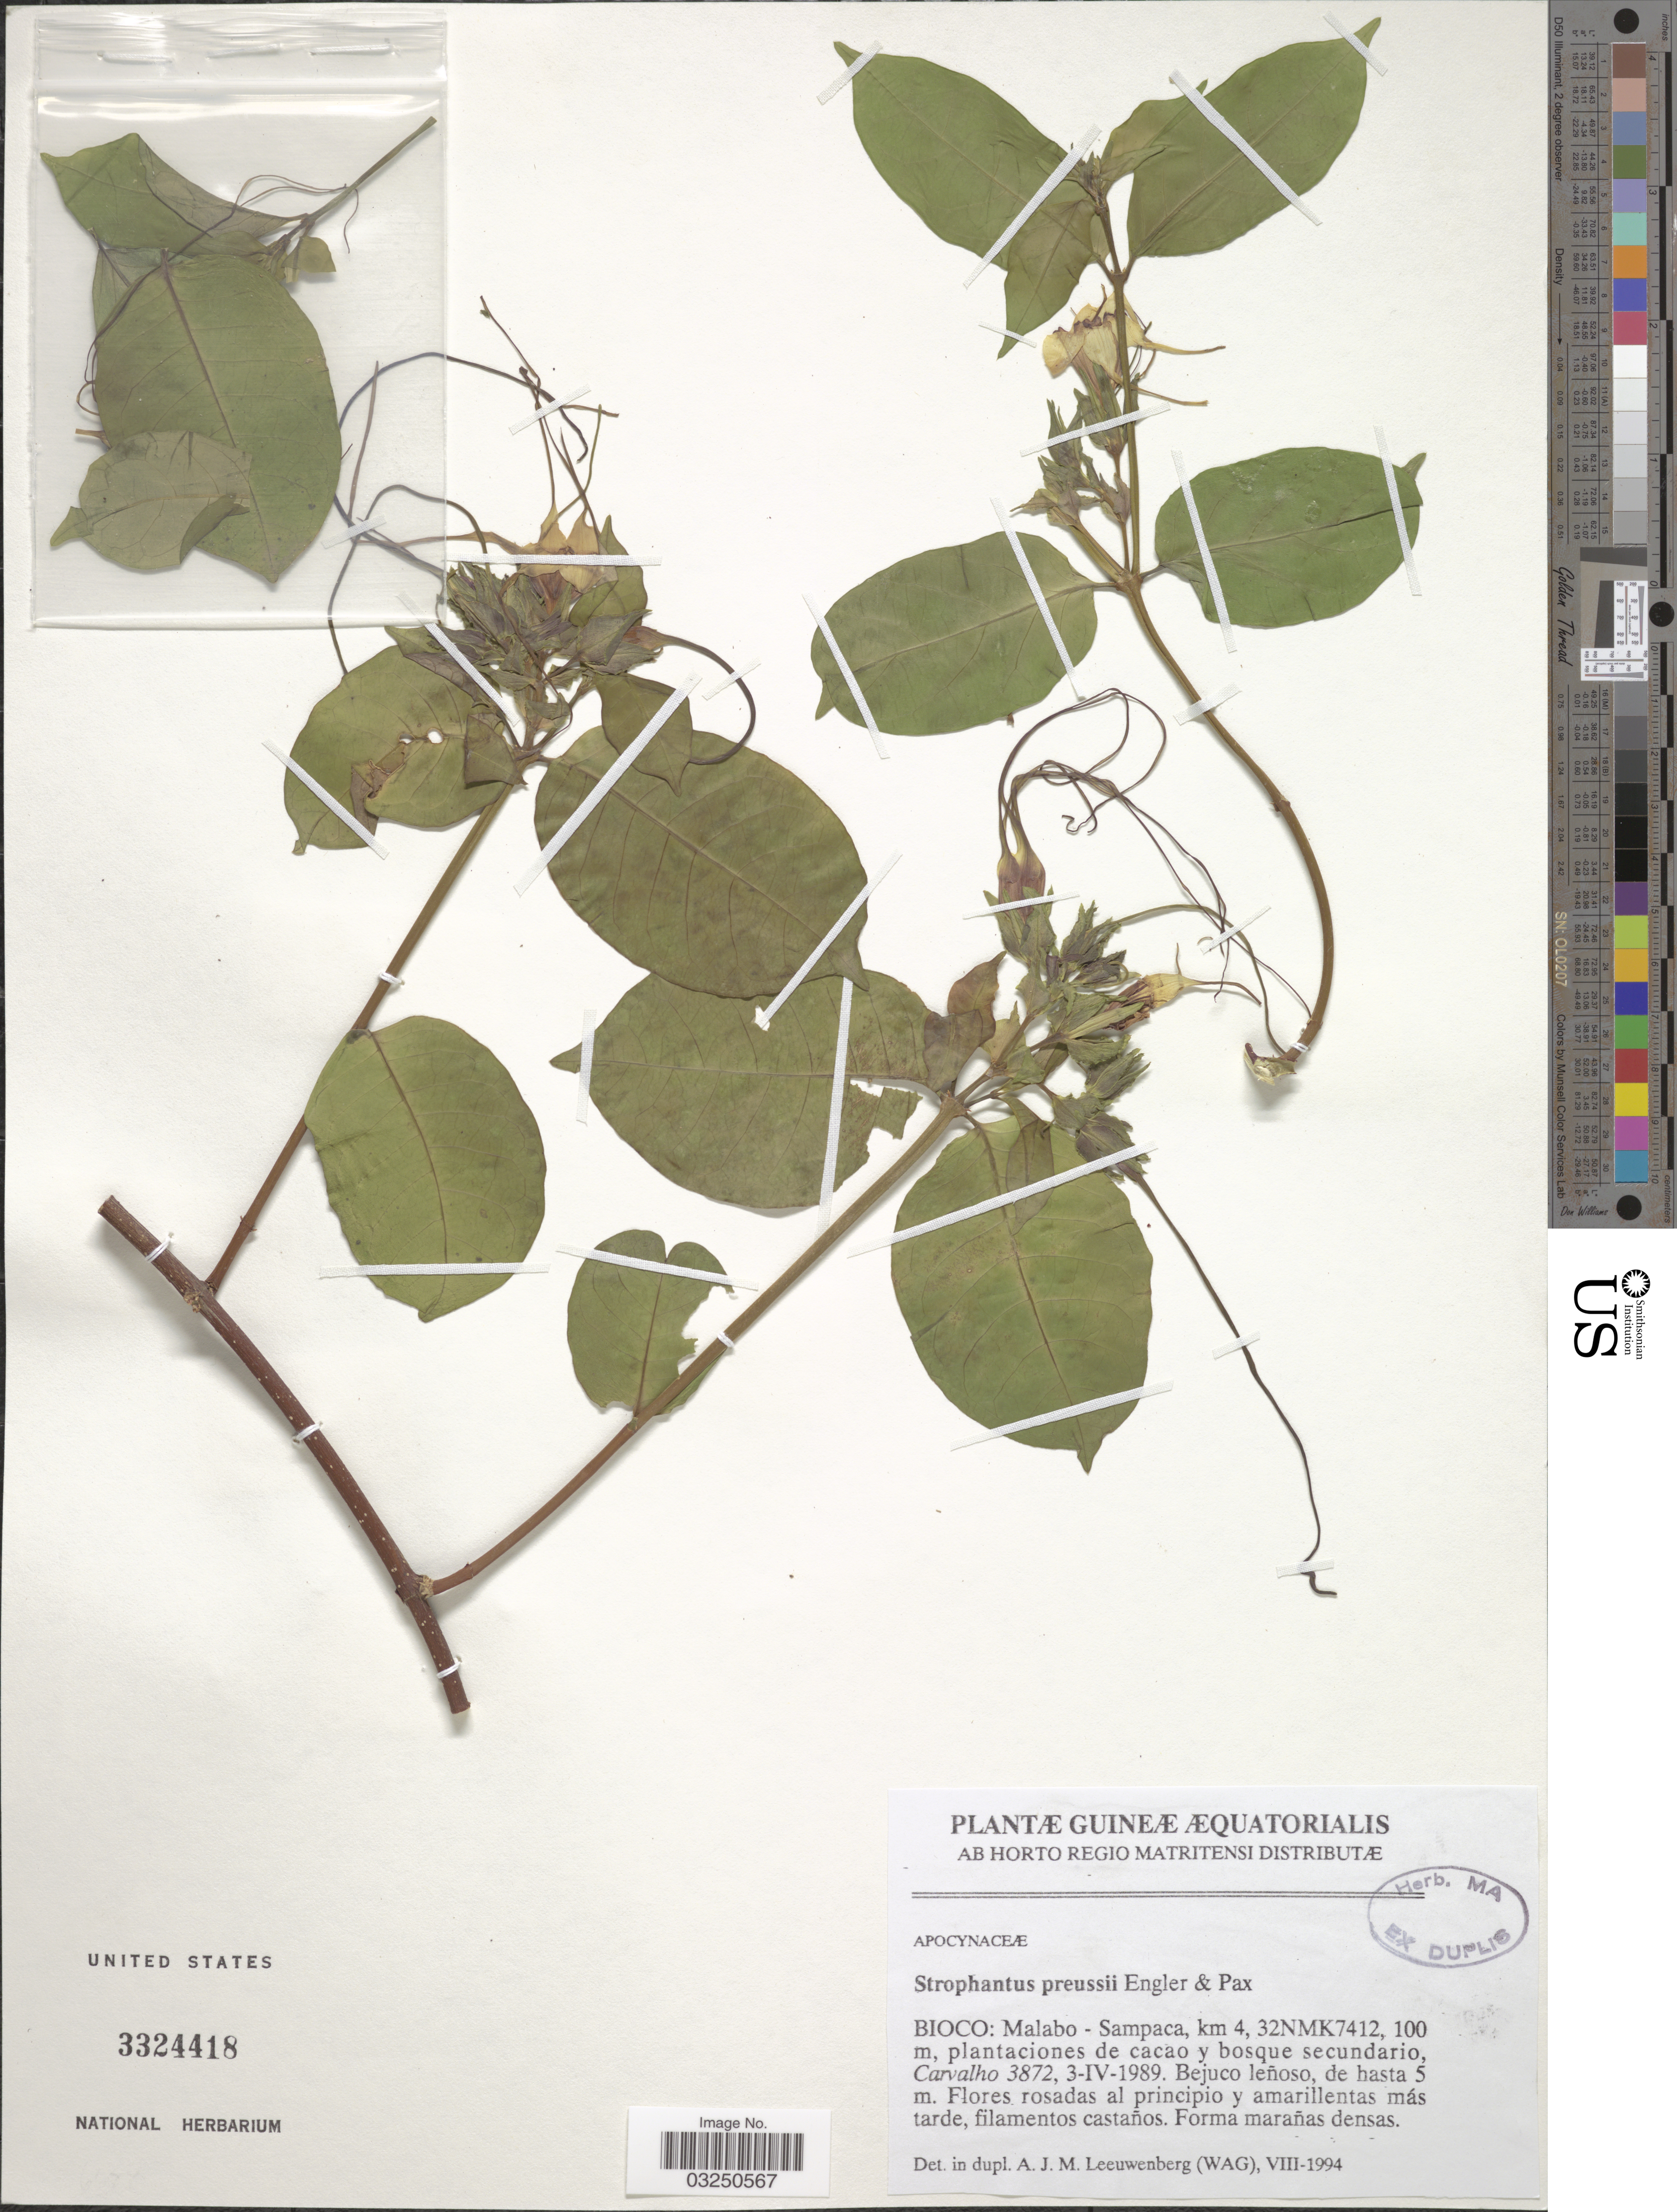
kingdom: Plantae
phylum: Tracheophyta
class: Magnoliopsida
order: Gentianales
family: Apocynaceae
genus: Strophanthus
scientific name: Strophanthus preussii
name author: Engl. & Pax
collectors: Carvalho, --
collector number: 3872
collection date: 1989-04-03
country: Equatorial Guinea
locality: Guineæ Æquatorialis. Bioco: Malabo-Sampaca, km 4, 32NMK7412.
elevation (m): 100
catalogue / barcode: US 3324418